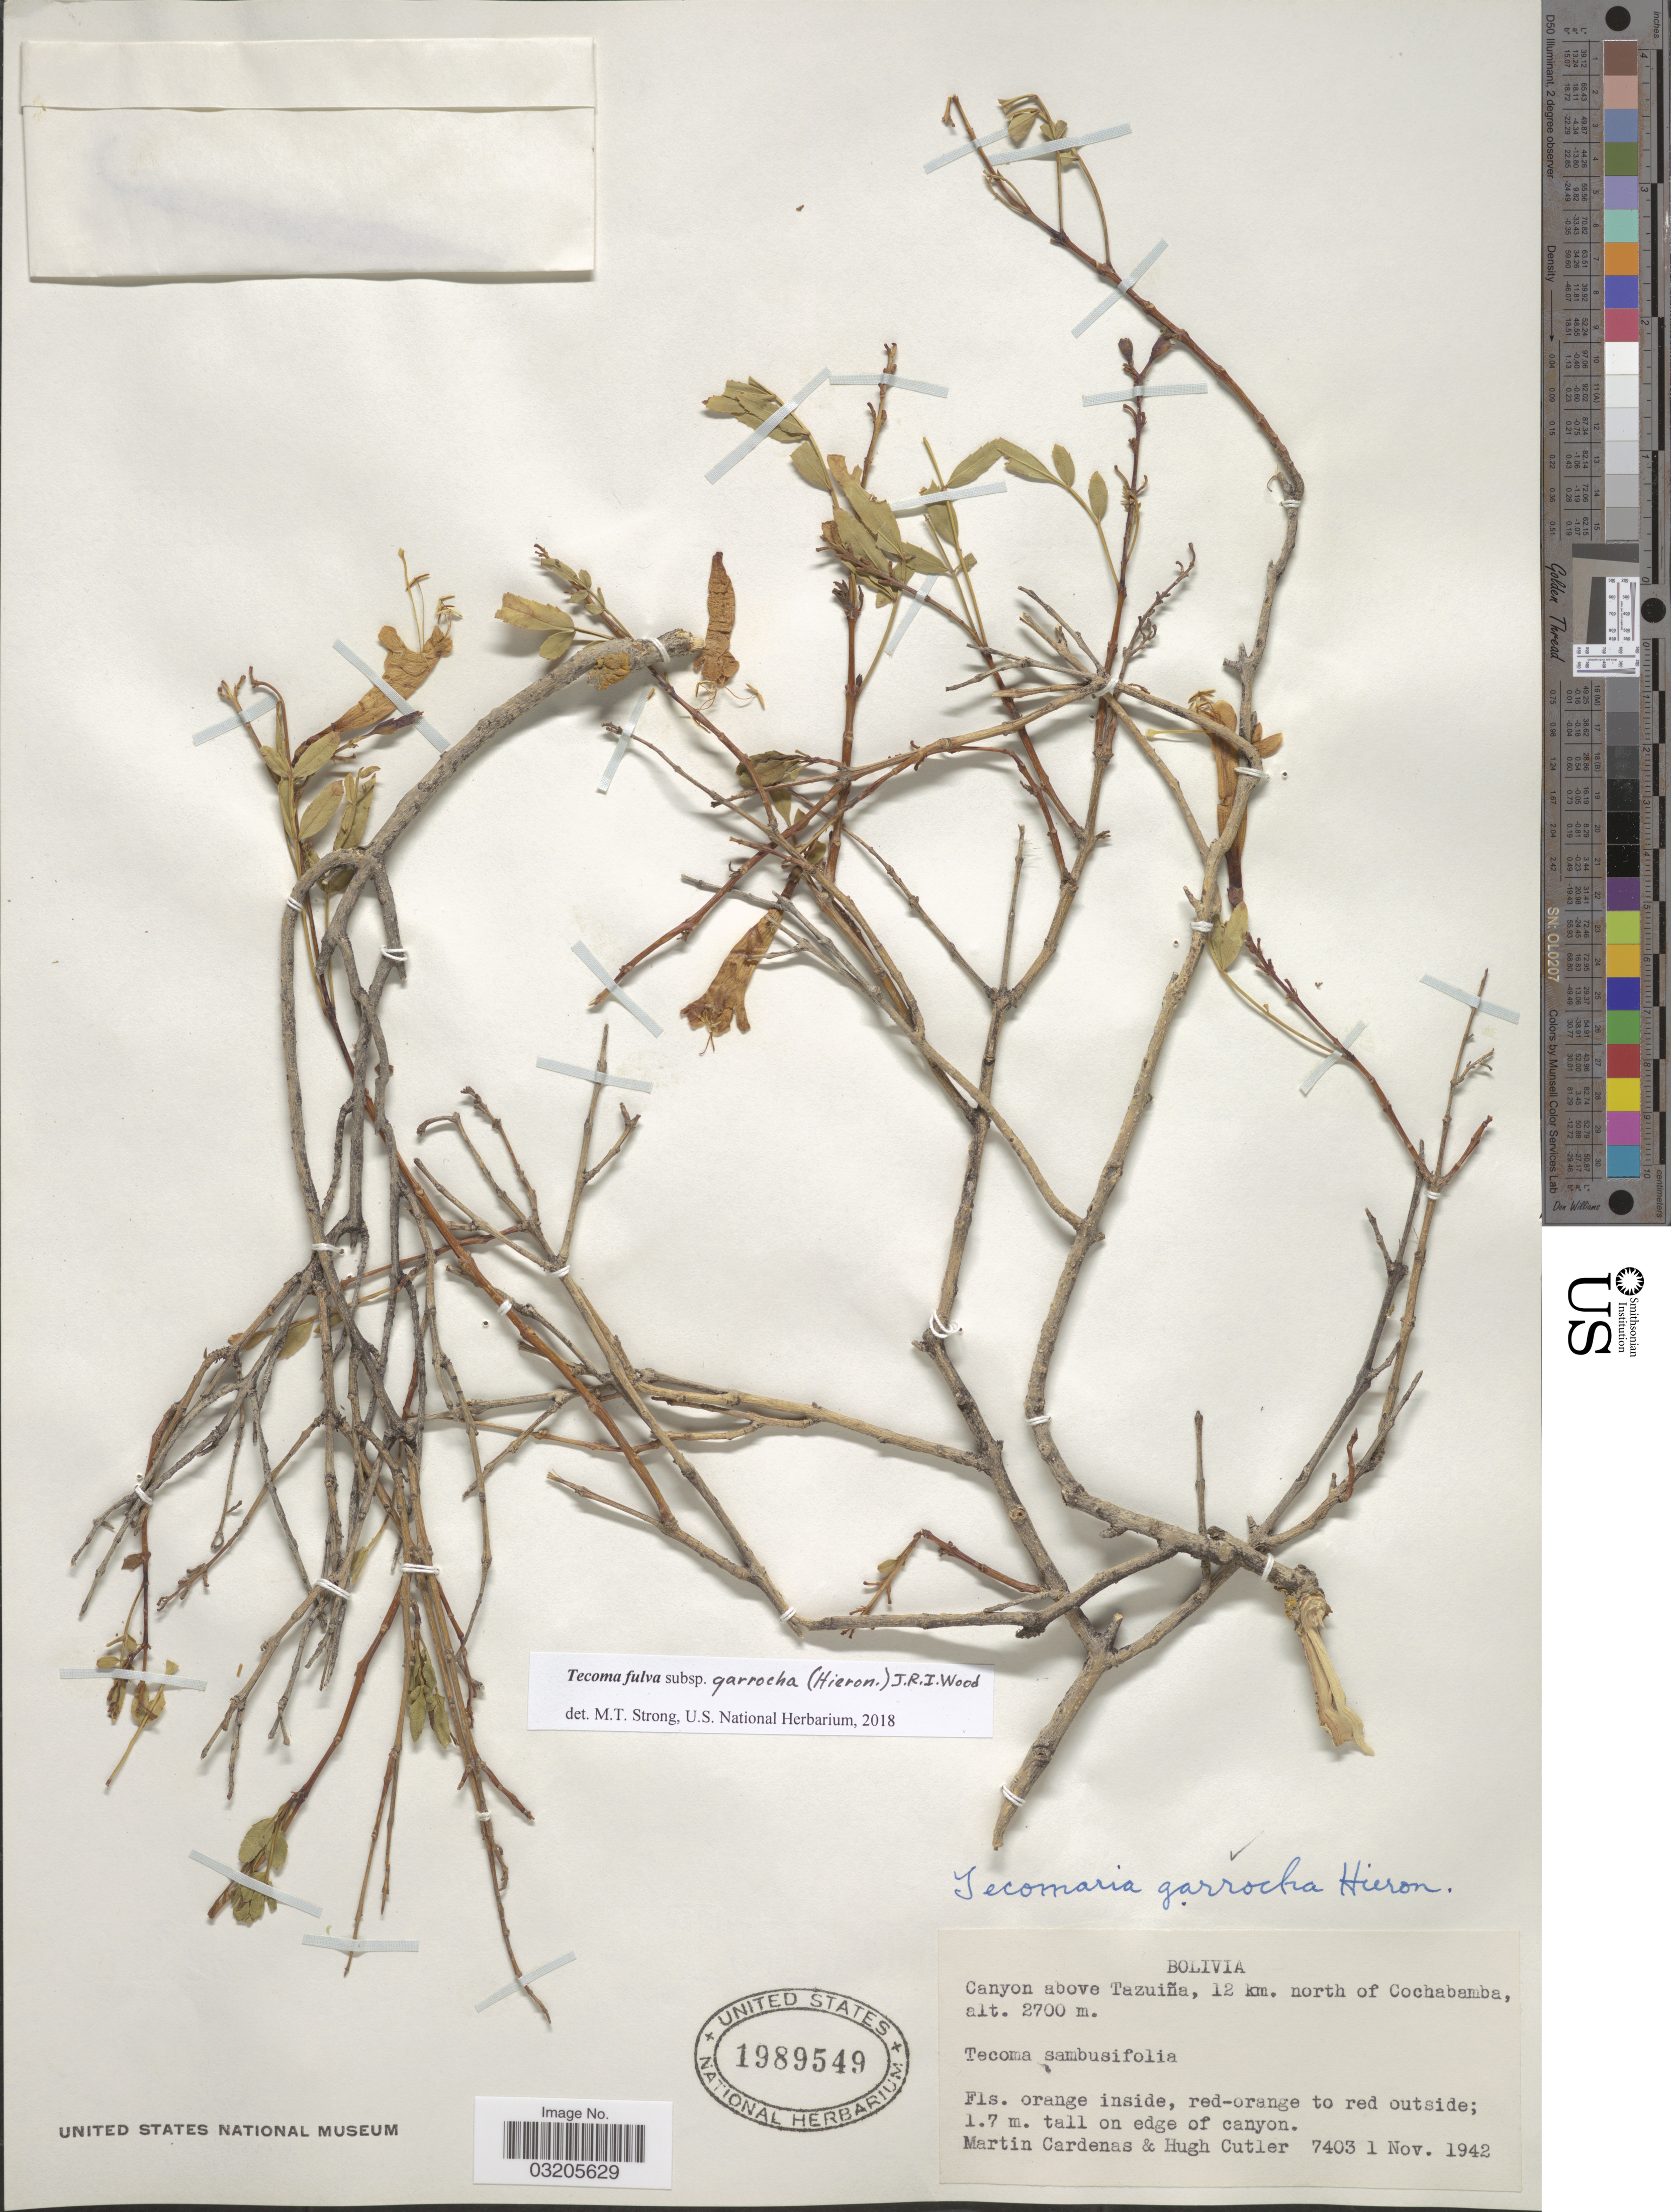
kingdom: Plantae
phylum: Tracheophyta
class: Magnoliopsida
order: Lamiales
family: Bignoniaceae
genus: Tecoma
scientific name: Tecoma stans subsp. garrocha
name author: J.R.I. Wood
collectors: M. Cárdenas & H. C. Cutler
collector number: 7403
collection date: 1942-11-01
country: Bolivia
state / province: Cochabamba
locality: Canyon above Tazuiña, 12 km. north of Cochabamba.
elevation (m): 2700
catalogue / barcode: US 1989549